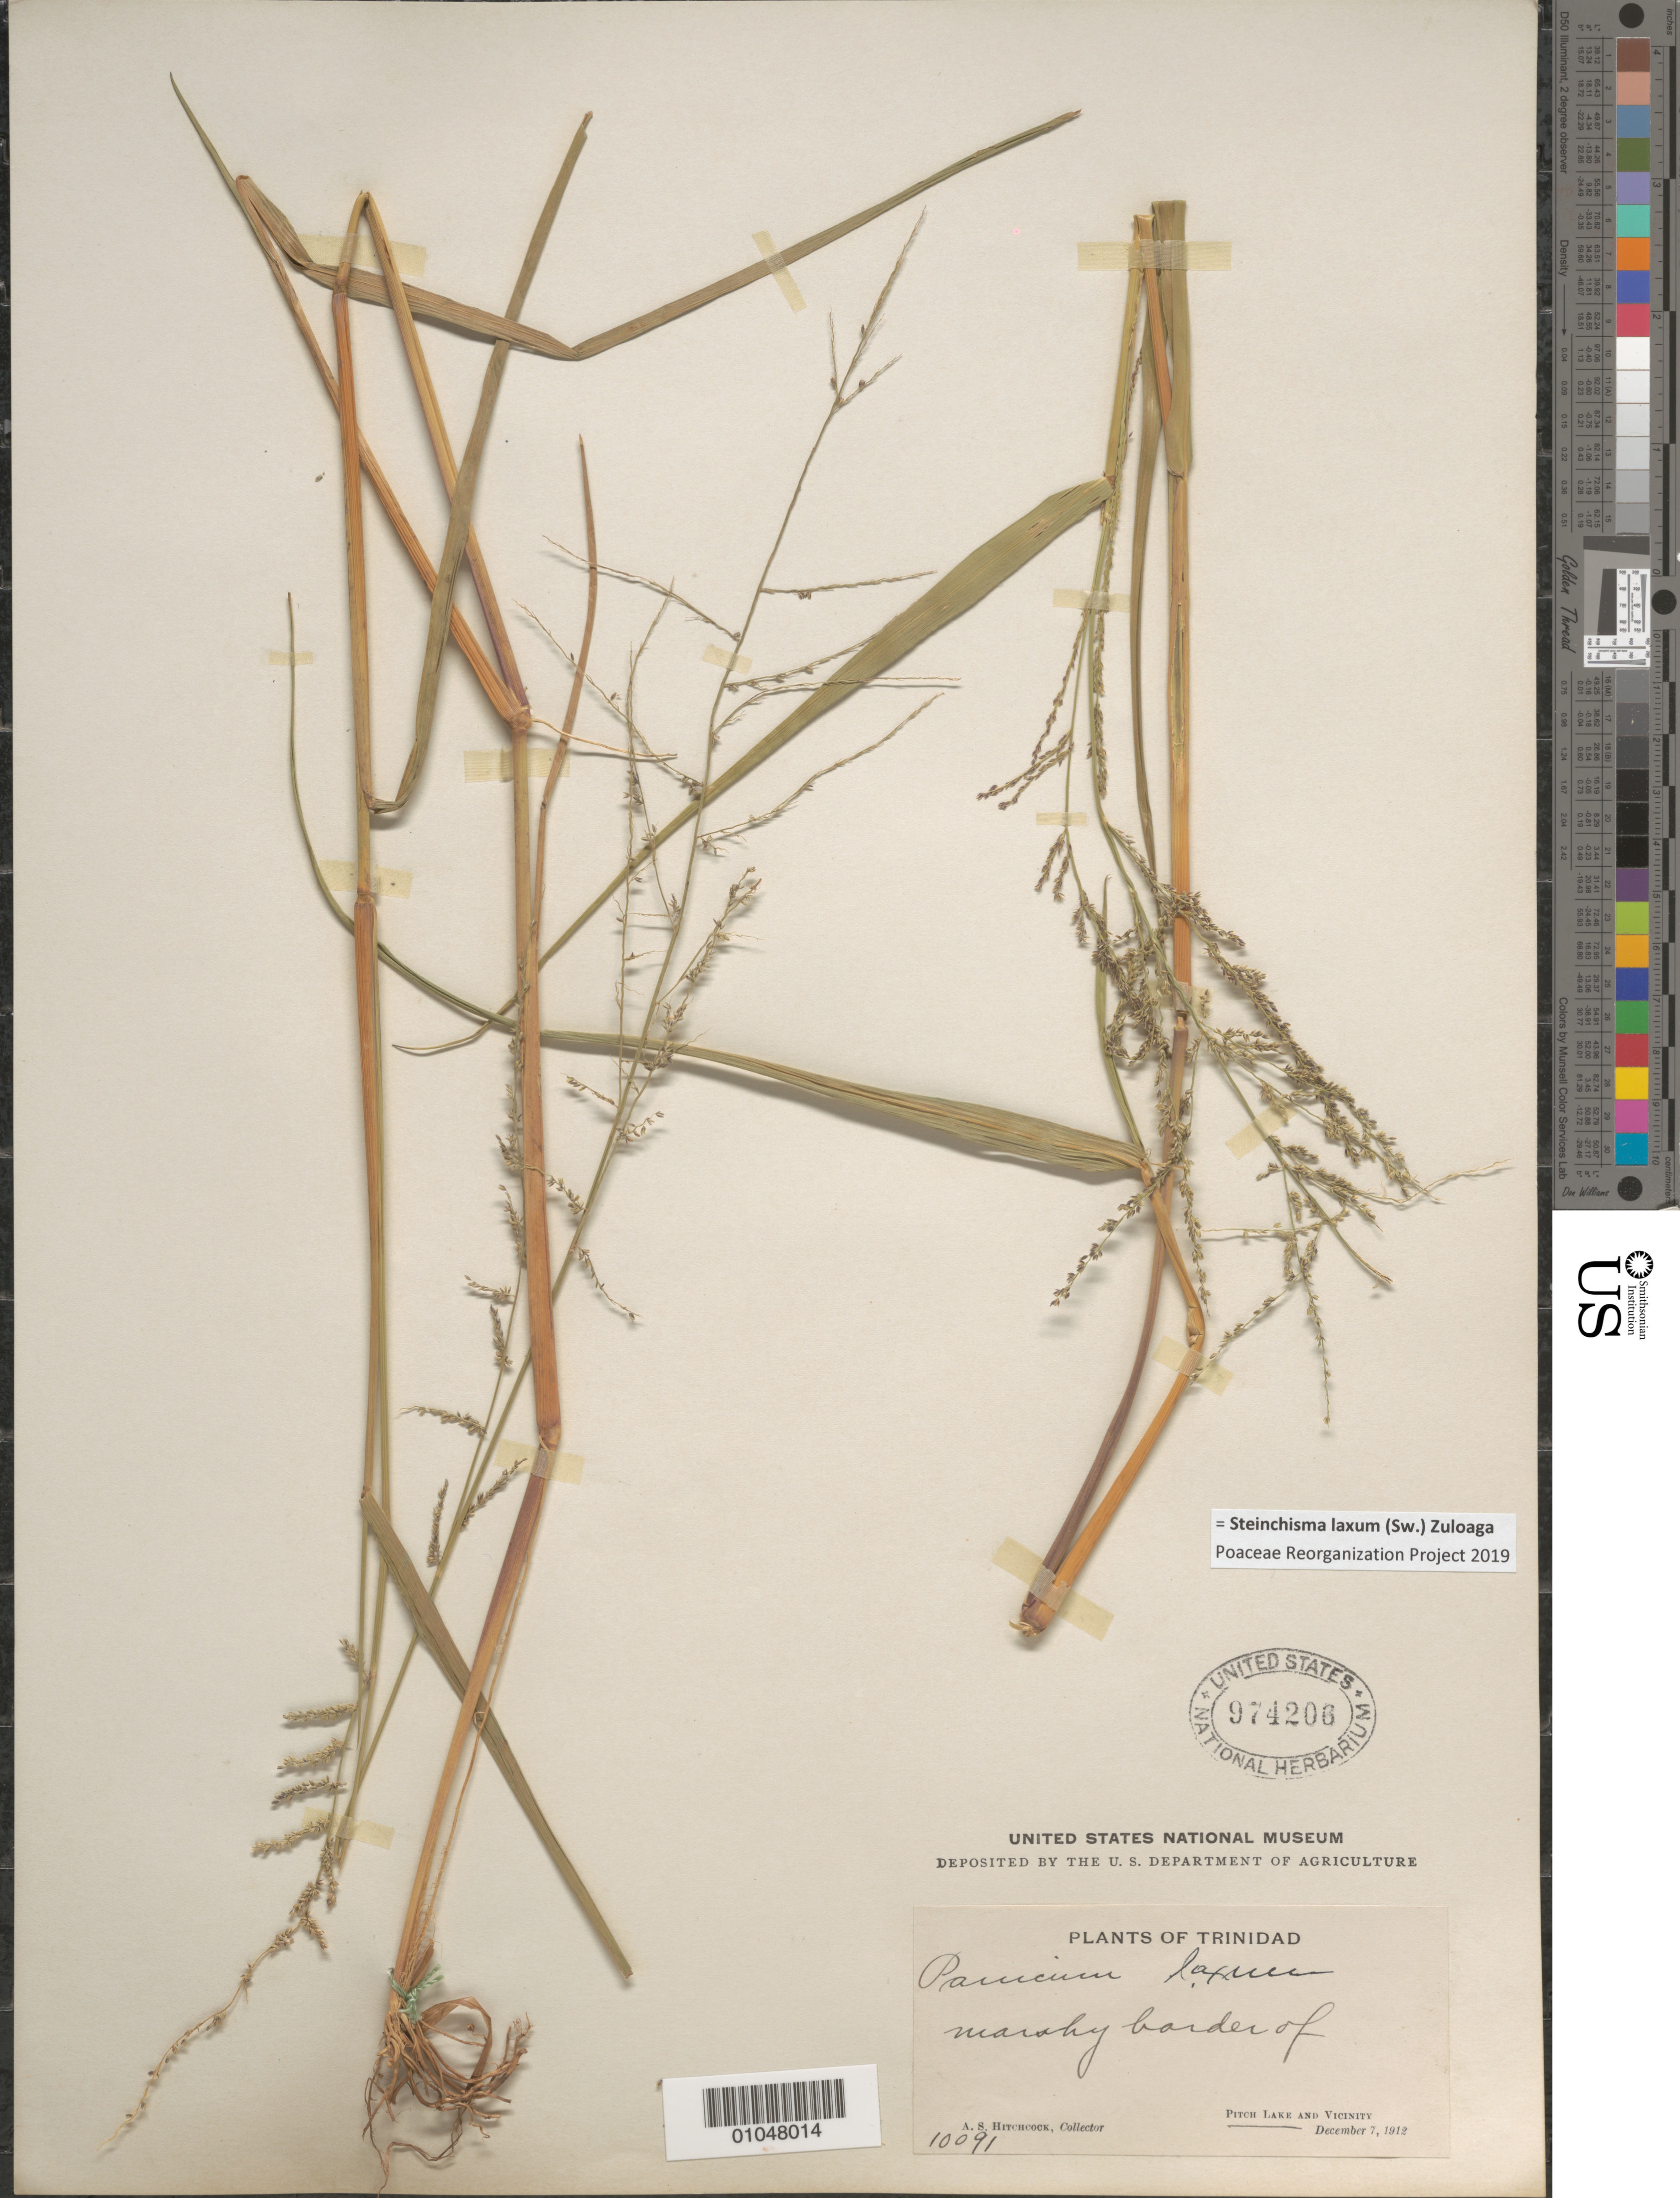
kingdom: Plantae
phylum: Tracheophyta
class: Liliopsida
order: Poales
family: Poaceae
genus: Panicum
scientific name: Panicum laxum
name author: Sw.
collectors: A. S. Hitchcock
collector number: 10091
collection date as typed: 07 Dec 1912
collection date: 1912-12-07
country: Trinidad and Tobago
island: Trinidad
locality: Marshy border of Pitch lake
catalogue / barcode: US 974206